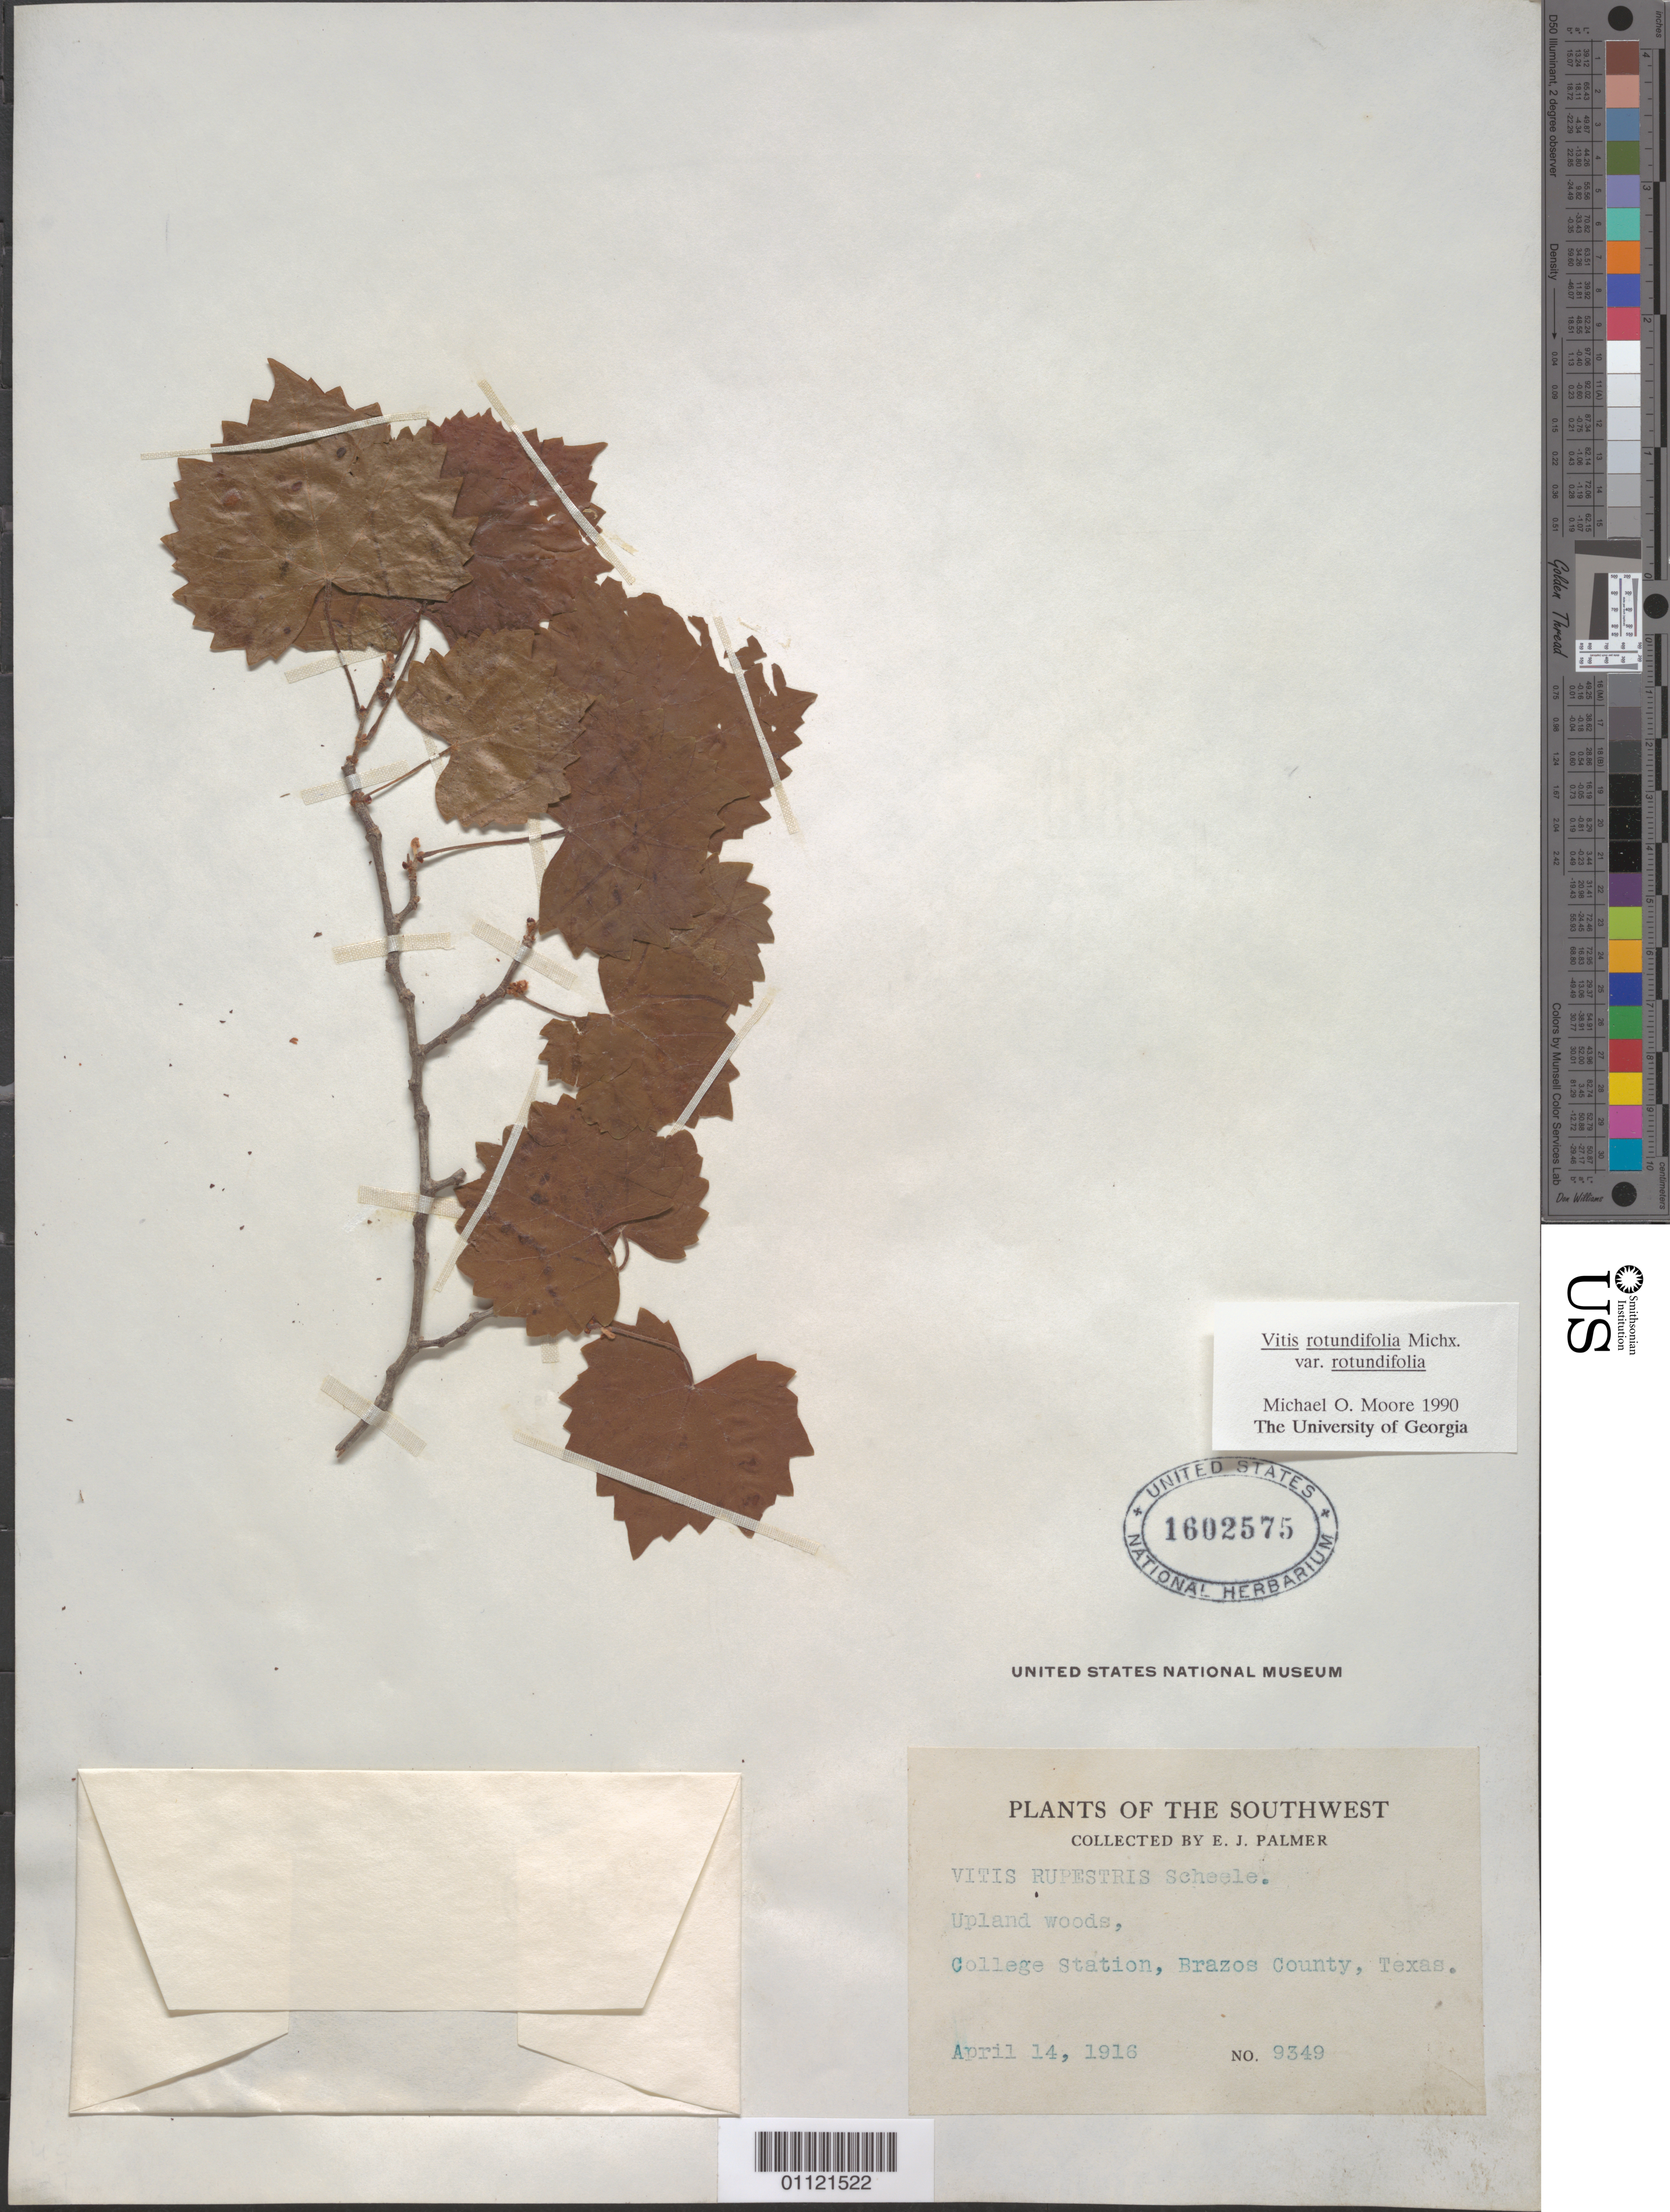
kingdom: Plantae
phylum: Tracheophyta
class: Magnoliopsida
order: Vitales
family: Vitaceae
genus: Vitis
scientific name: Vitis rotundifolia var. rotundifolia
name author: Michx.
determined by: Moore, M. O.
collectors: E. J. Palmer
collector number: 9349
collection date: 1916-04-14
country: United States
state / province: Texas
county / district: Brazos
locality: College Station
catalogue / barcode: US 1602575